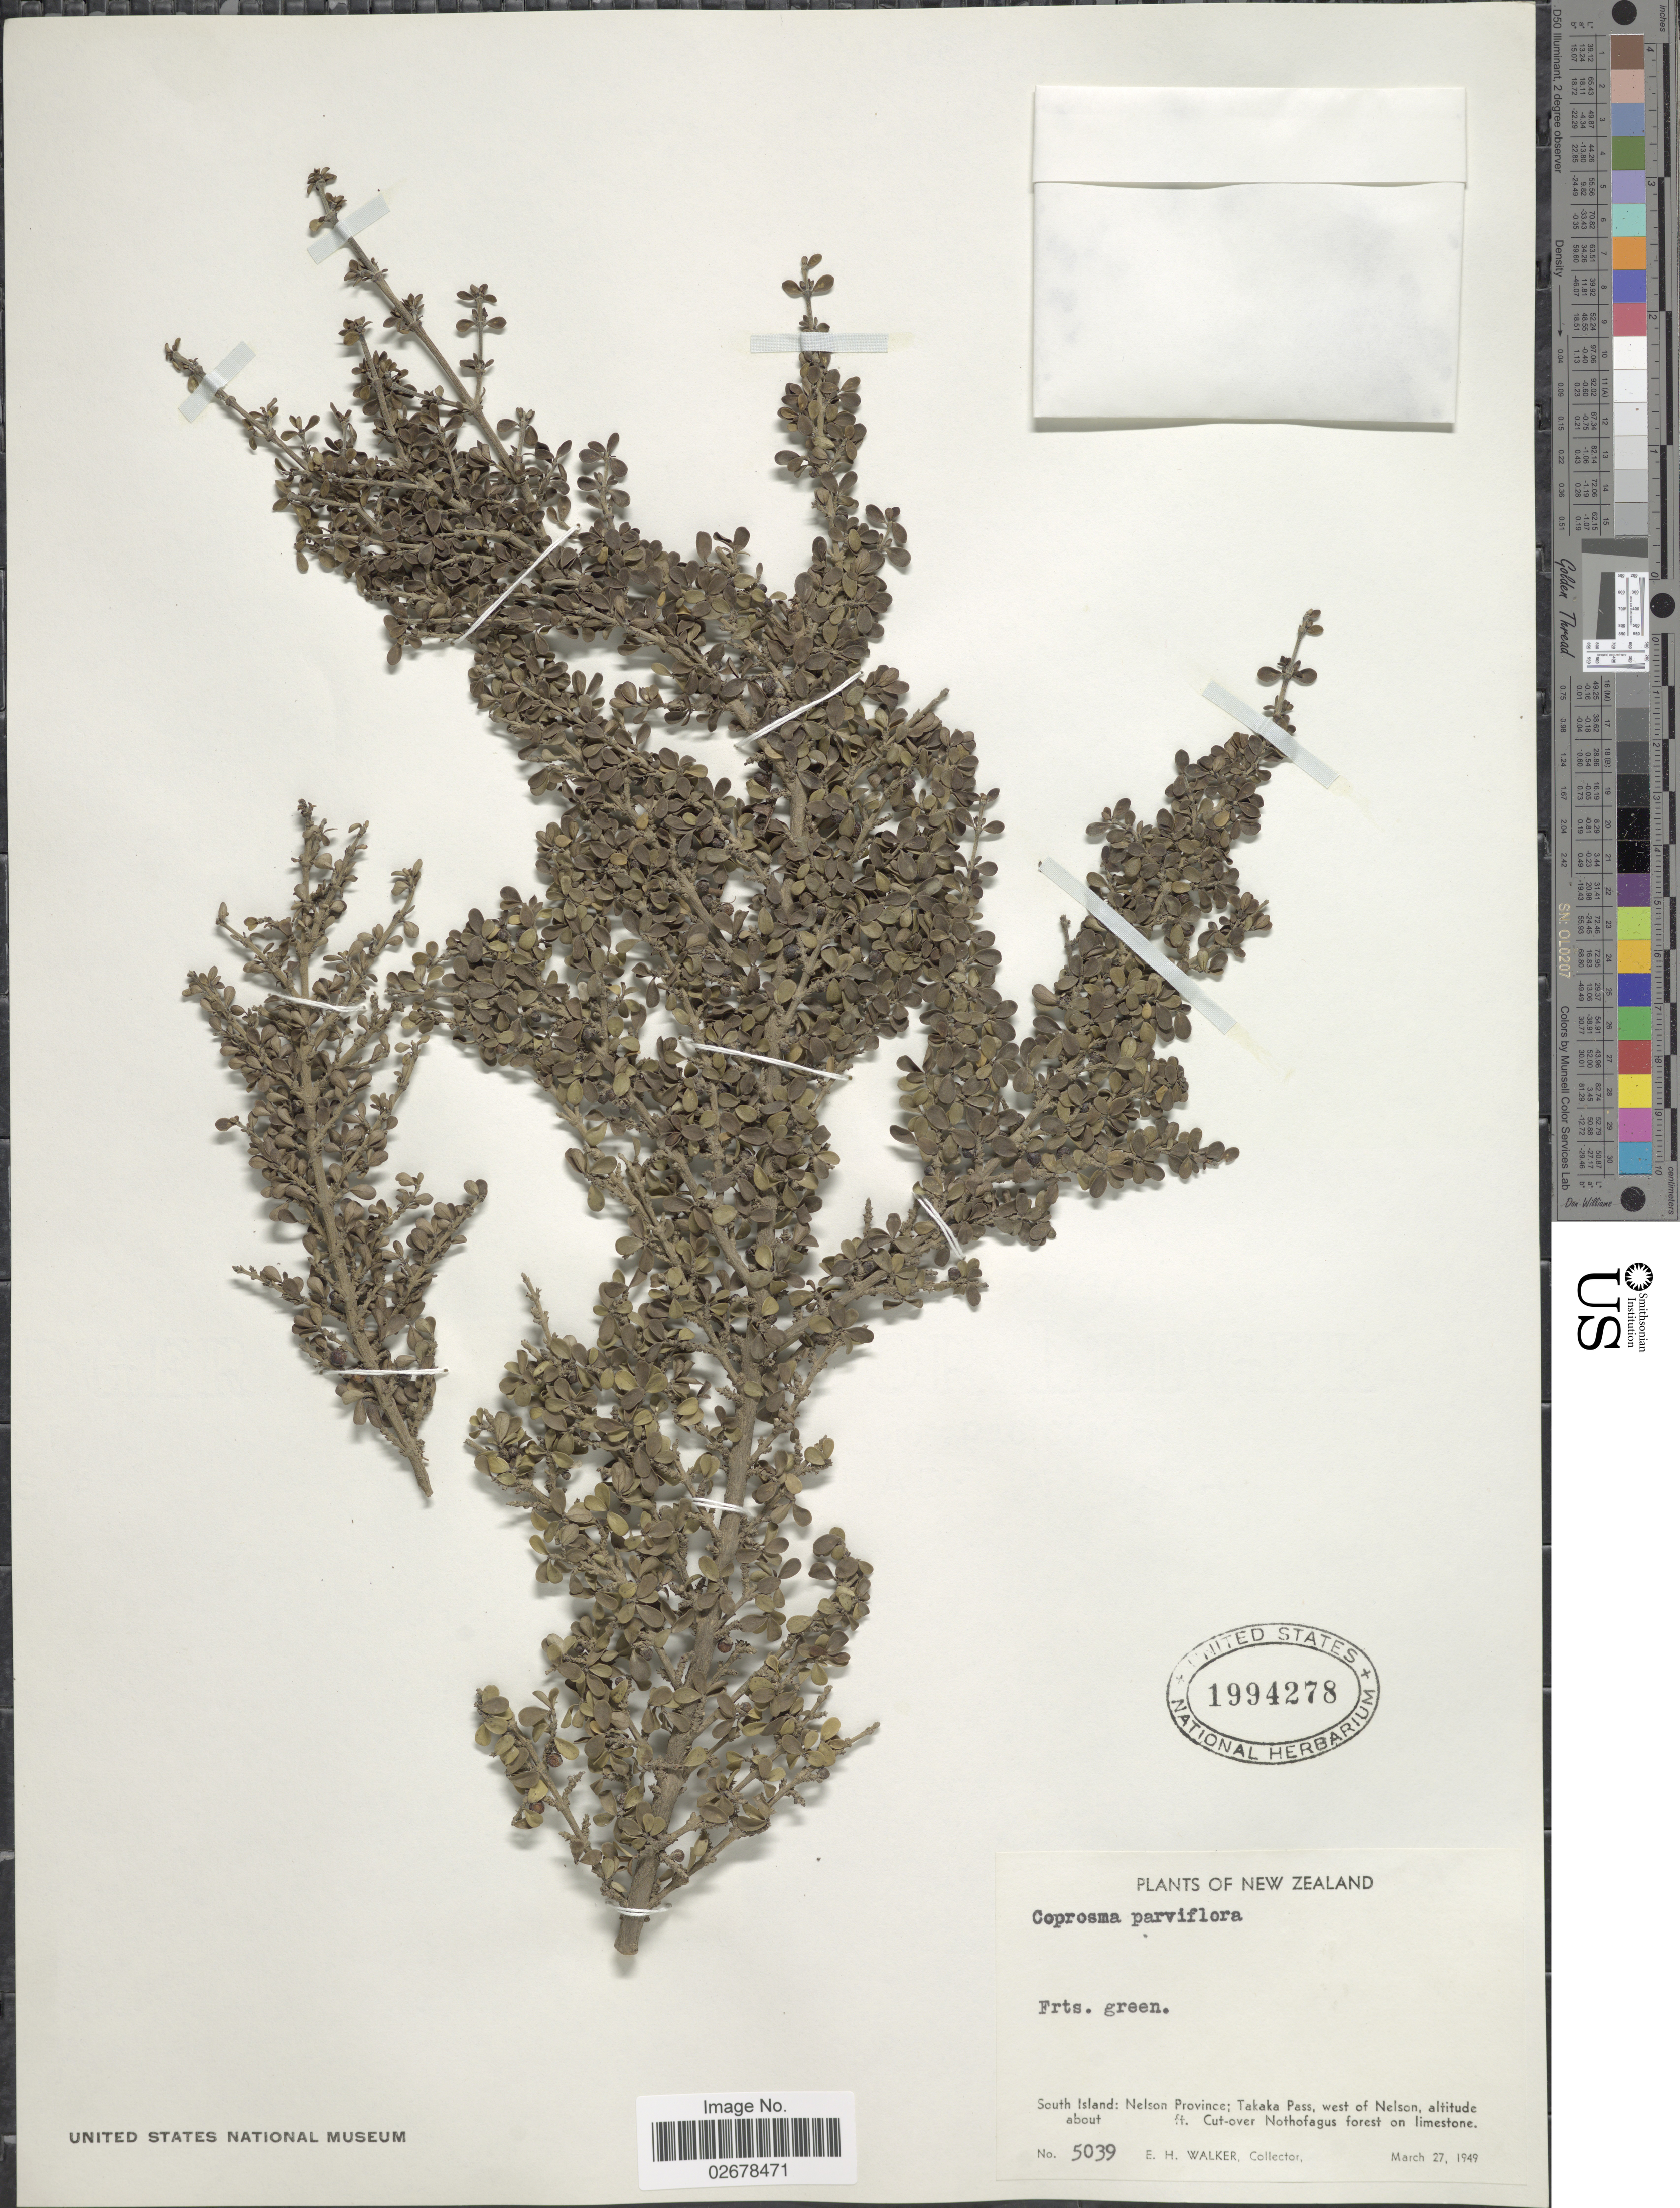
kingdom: Plantae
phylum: Tracheophyta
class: Magnoliopsida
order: Gentianales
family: Rubiaceae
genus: Coprosma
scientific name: Coprosma parviflora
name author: Hook. f.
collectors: E. H. Walker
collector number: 5039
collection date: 1949-03-27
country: New Zealand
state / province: Nelson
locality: South Island; Takaka Pass, west of Nelson.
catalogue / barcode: US 1994278